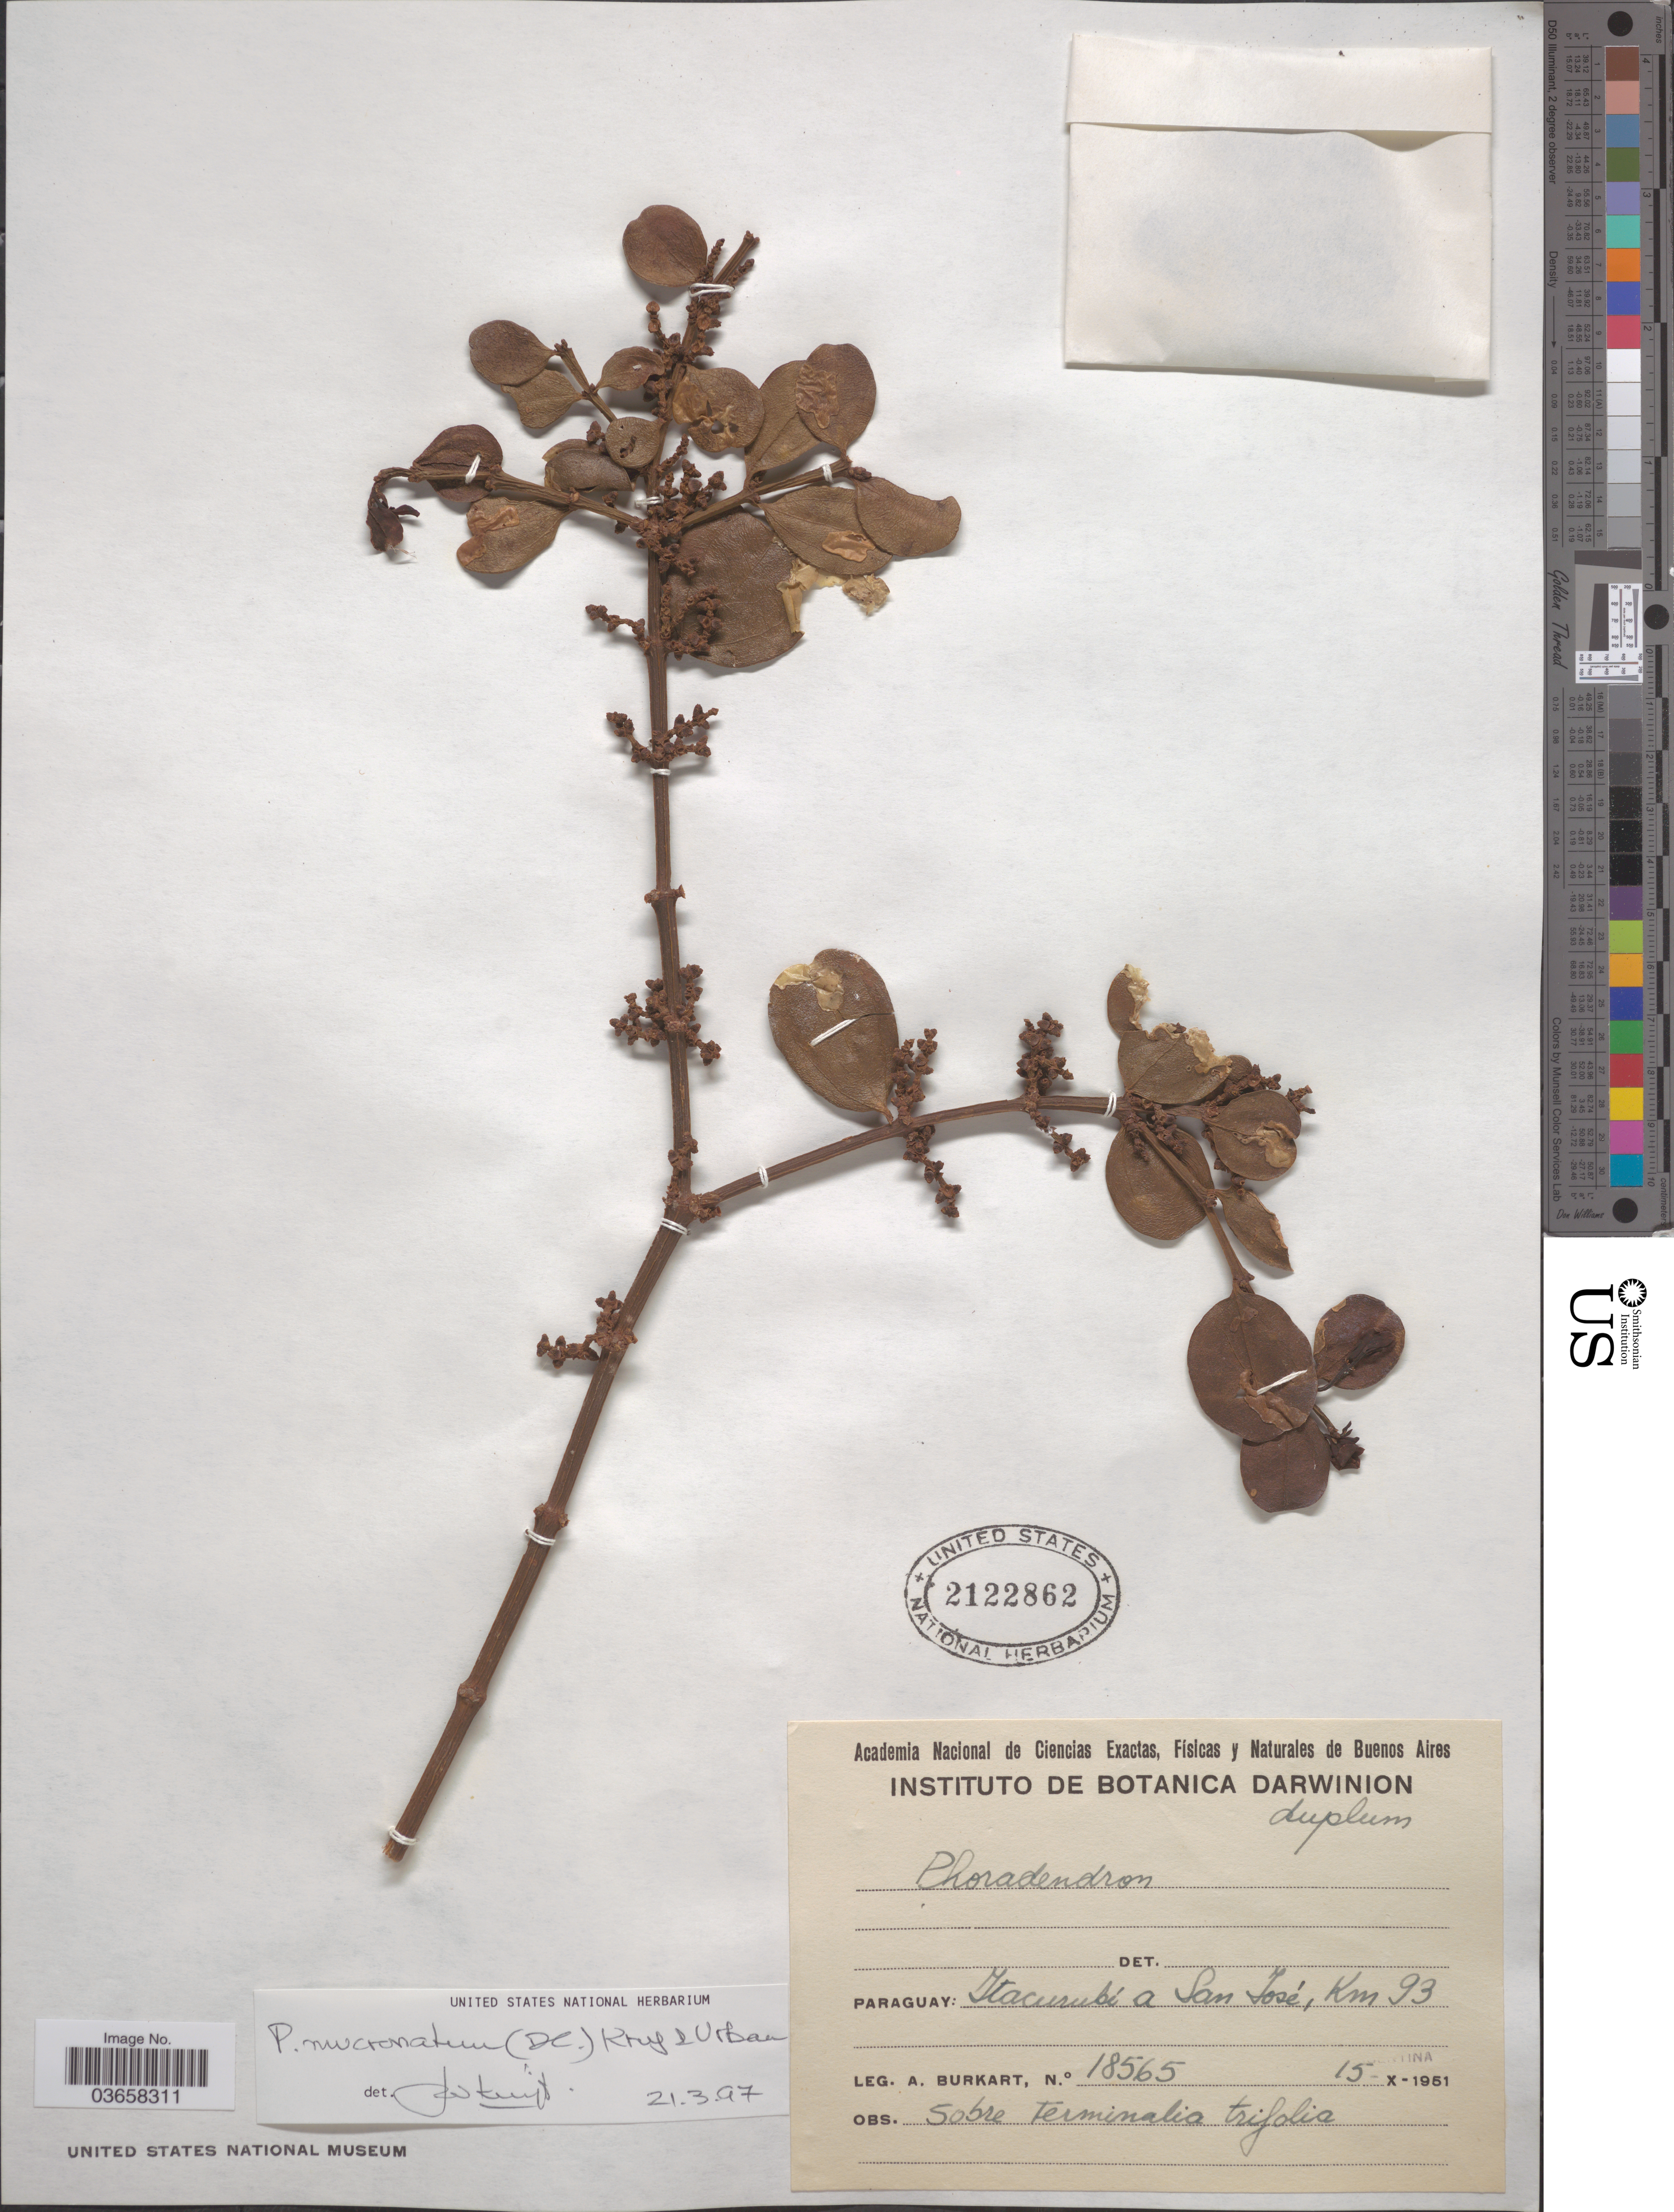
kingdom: Plantae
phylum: Tracheophyta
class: Magnoliopsida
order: Santalales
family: Viscaceae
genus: Phoradendron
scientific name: Phoradendron mucronatum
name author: (DC.) Krug & Urb.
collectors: A. E. Burkart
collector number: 18565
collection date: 1951-10-15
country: Paraguay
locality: Itacurubi a San José, Km 93.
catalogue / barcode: US 2122862